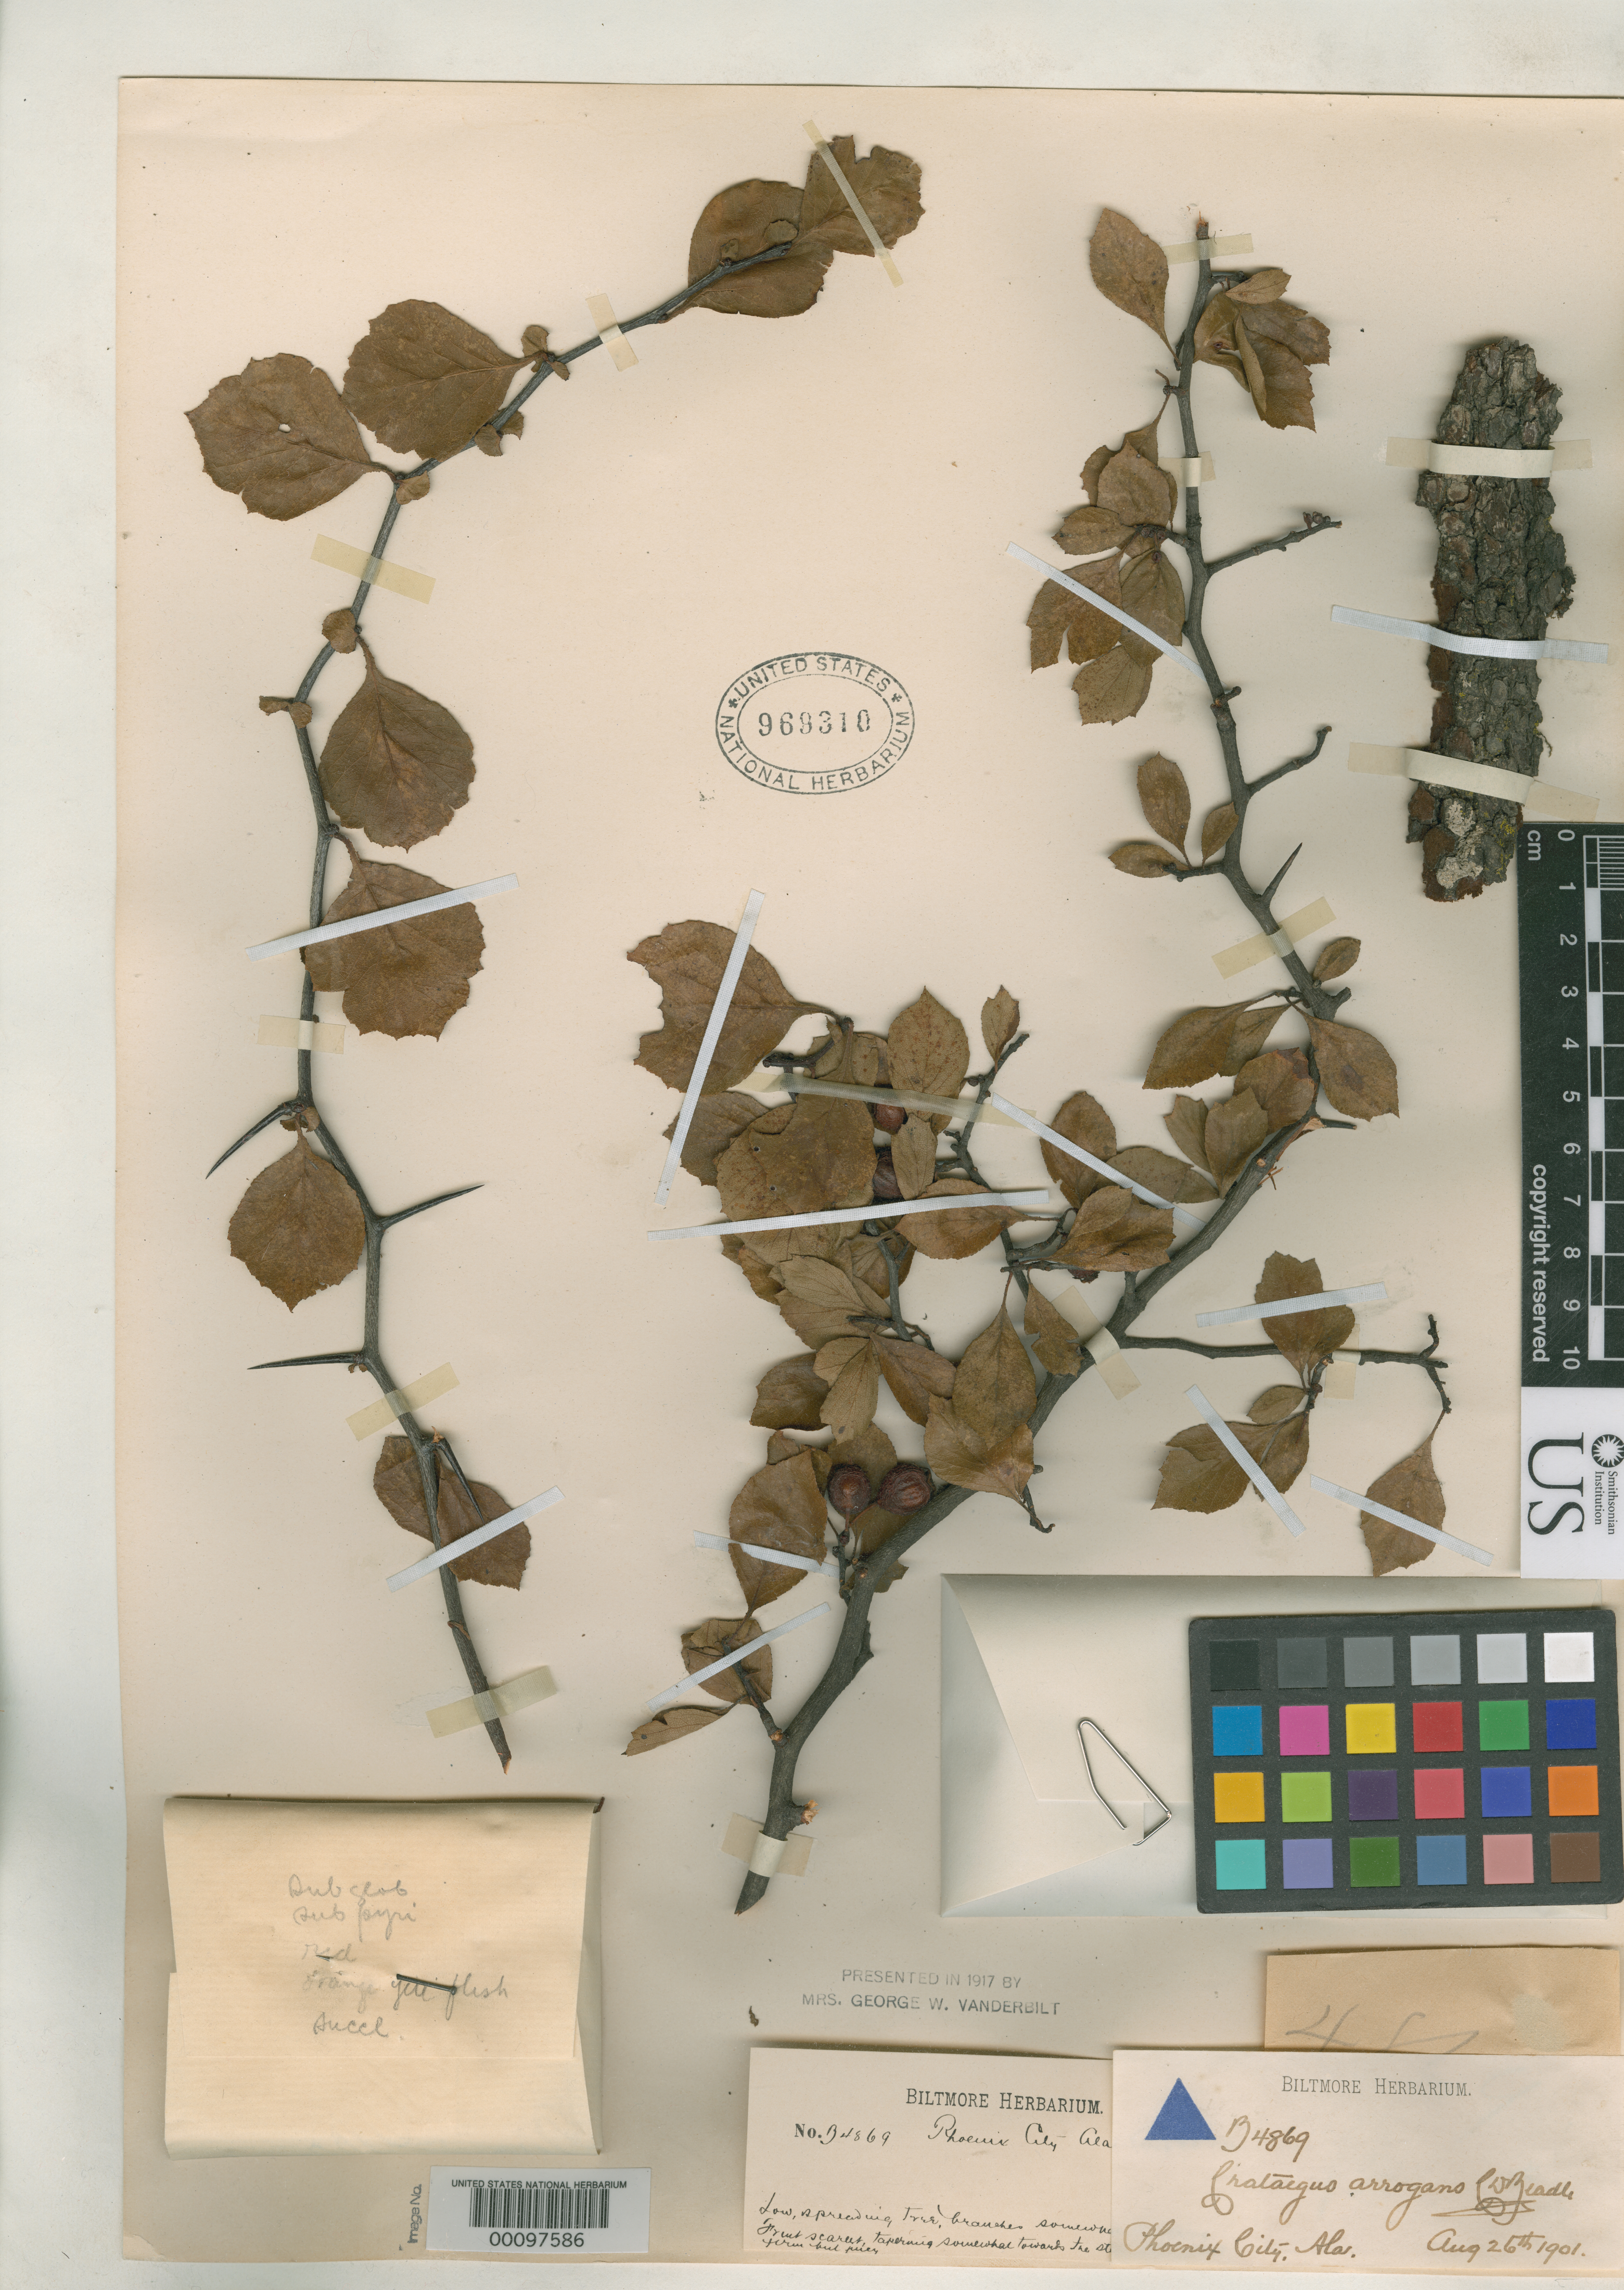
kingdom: Plantae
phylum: Tracheophyta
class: Magnoliopsida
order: Rosales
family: Rosaceae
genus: Crataegus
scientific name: Crataegus arrogans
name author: Beadle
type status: Holotype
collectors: ex herb. Biltmore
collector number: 4869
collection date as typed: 26 Aug 1901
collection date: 1901-08-26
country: United States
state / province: Alabama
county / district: Russell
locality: Phoenix City.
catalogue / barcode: US 969310